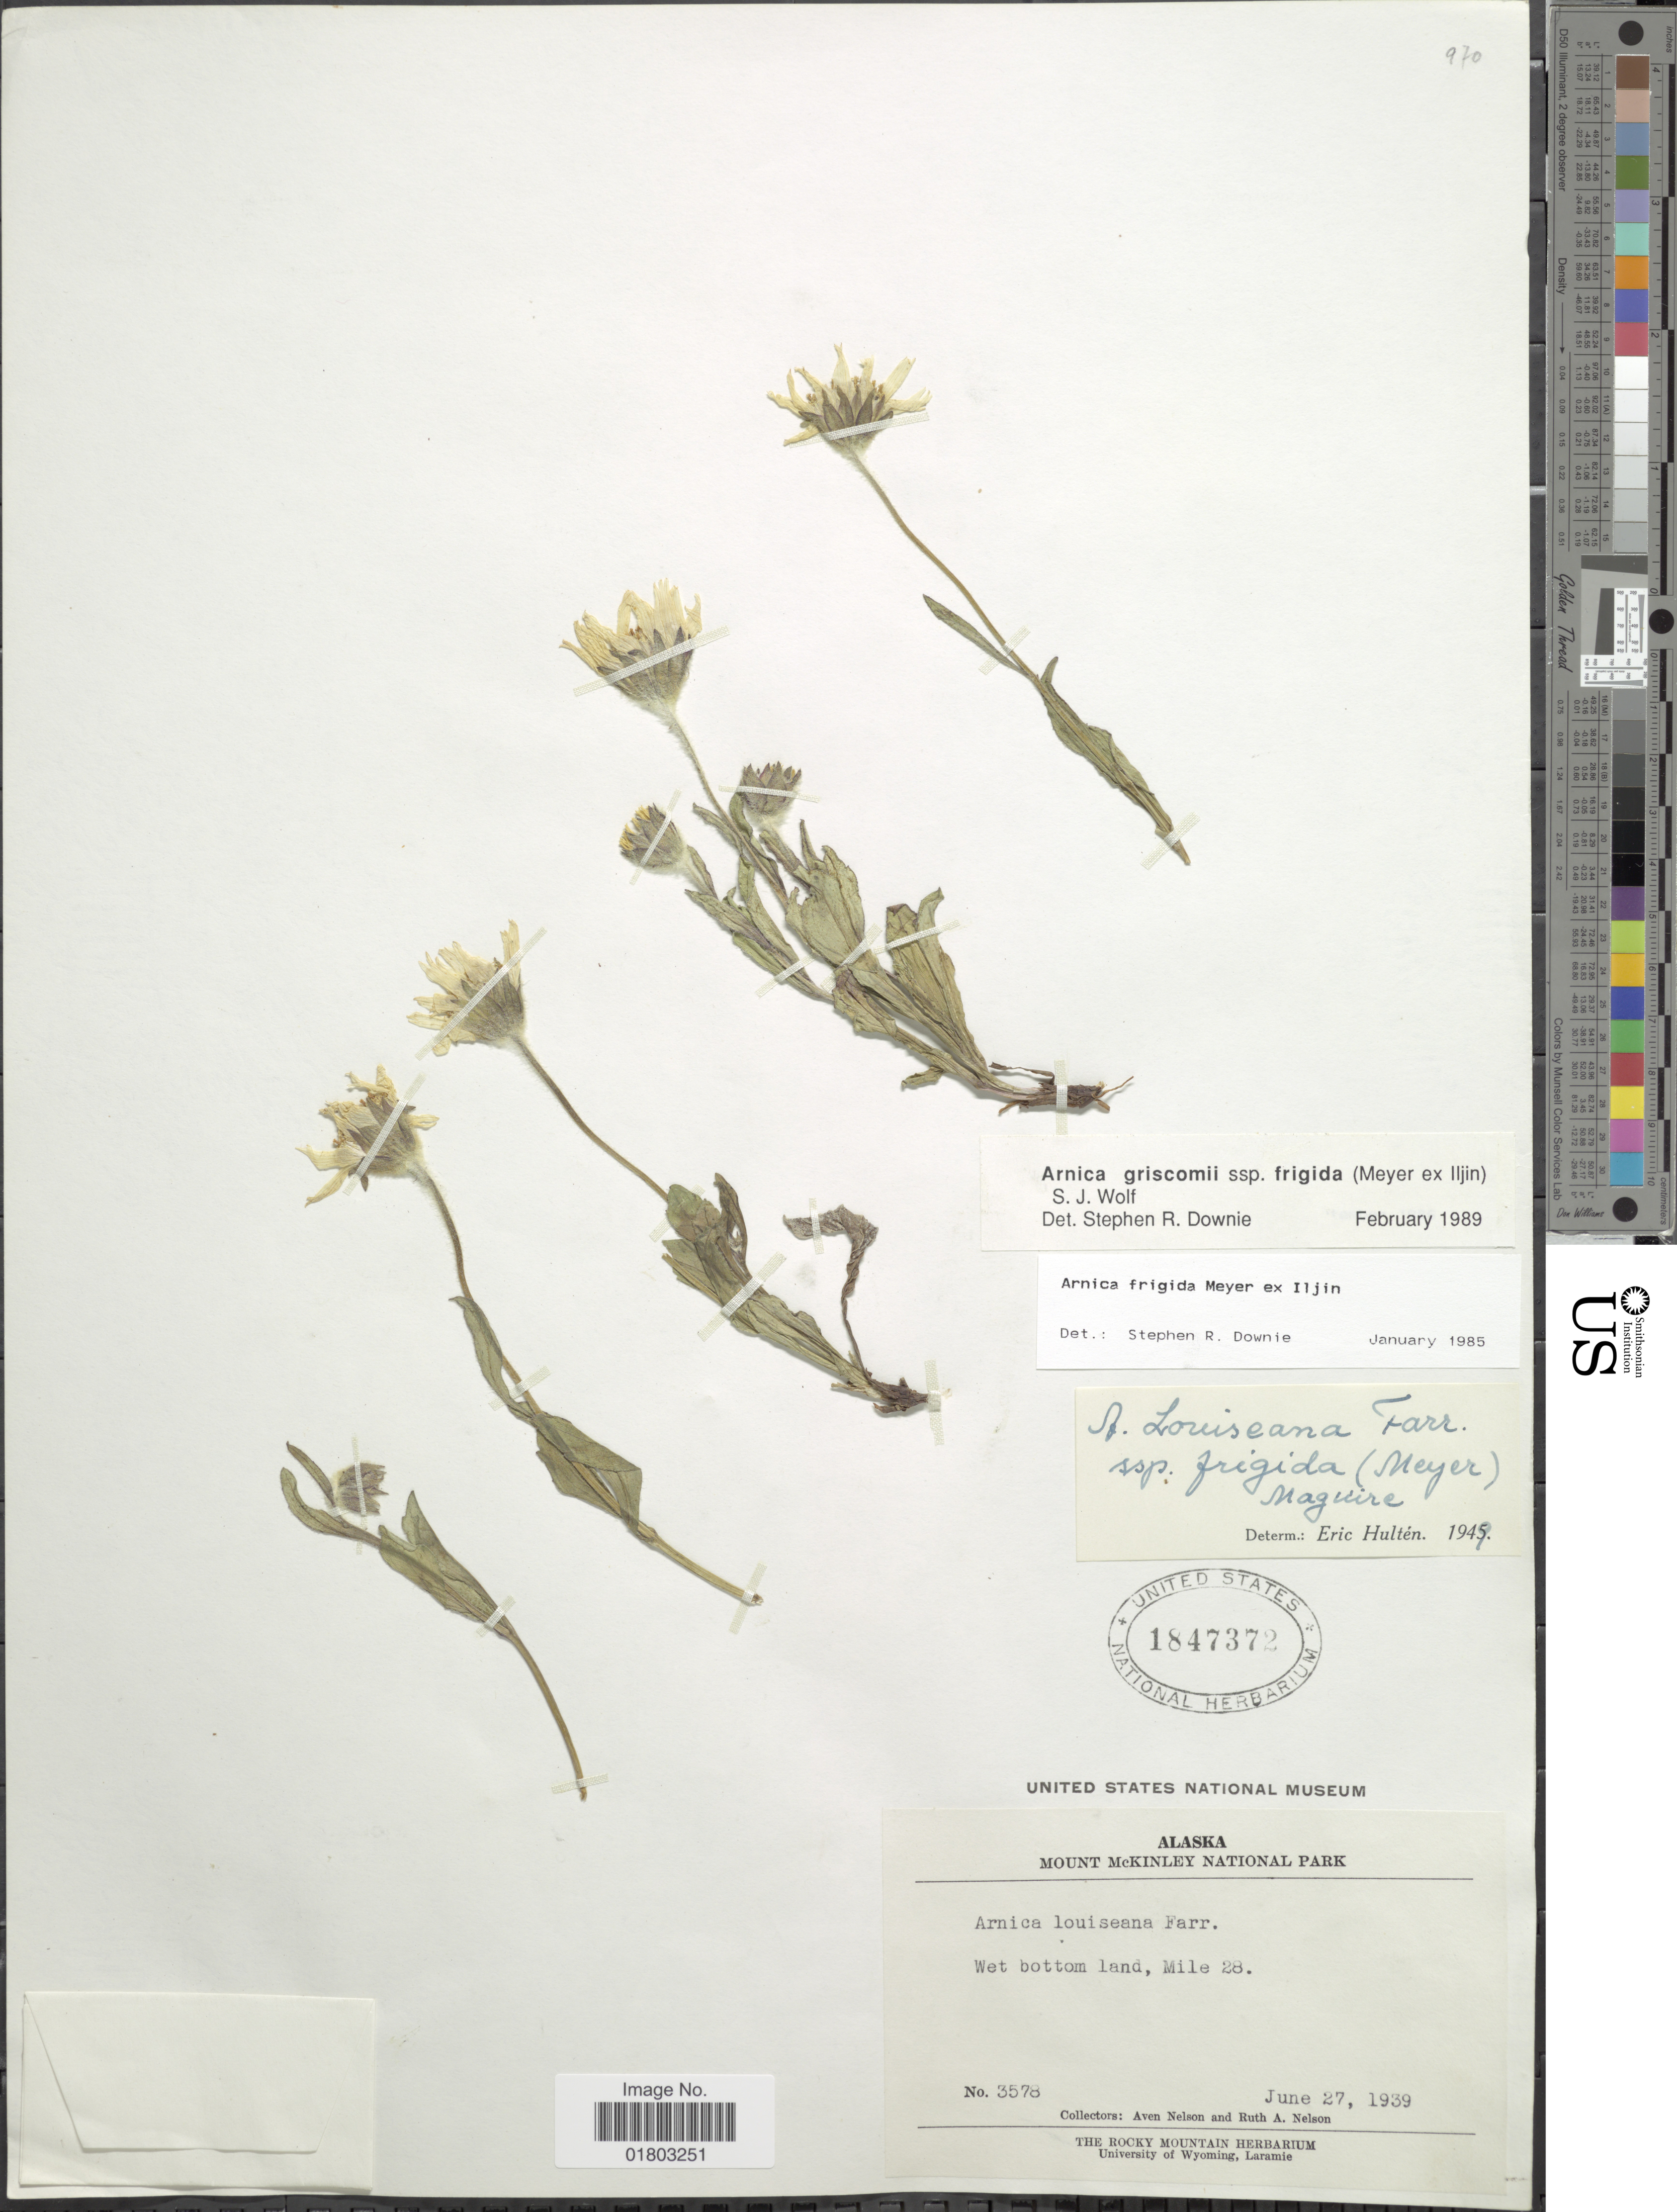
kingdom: Plantae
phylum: Tracheophyta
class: Magnoliopsida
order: Asterales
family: Asteraceae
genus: Arnica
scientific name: Arnica griscomii subsp. frigida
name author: (C.A. Mey. ex Iljin) S.J. Wolf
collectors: A. Nelson & R. A. Nelson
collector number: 3578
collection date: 1939-06-27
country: United States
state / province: Alaska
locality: Mount McKinley National Park, Wet bottom land, Mile 28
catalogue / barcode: US 1847372